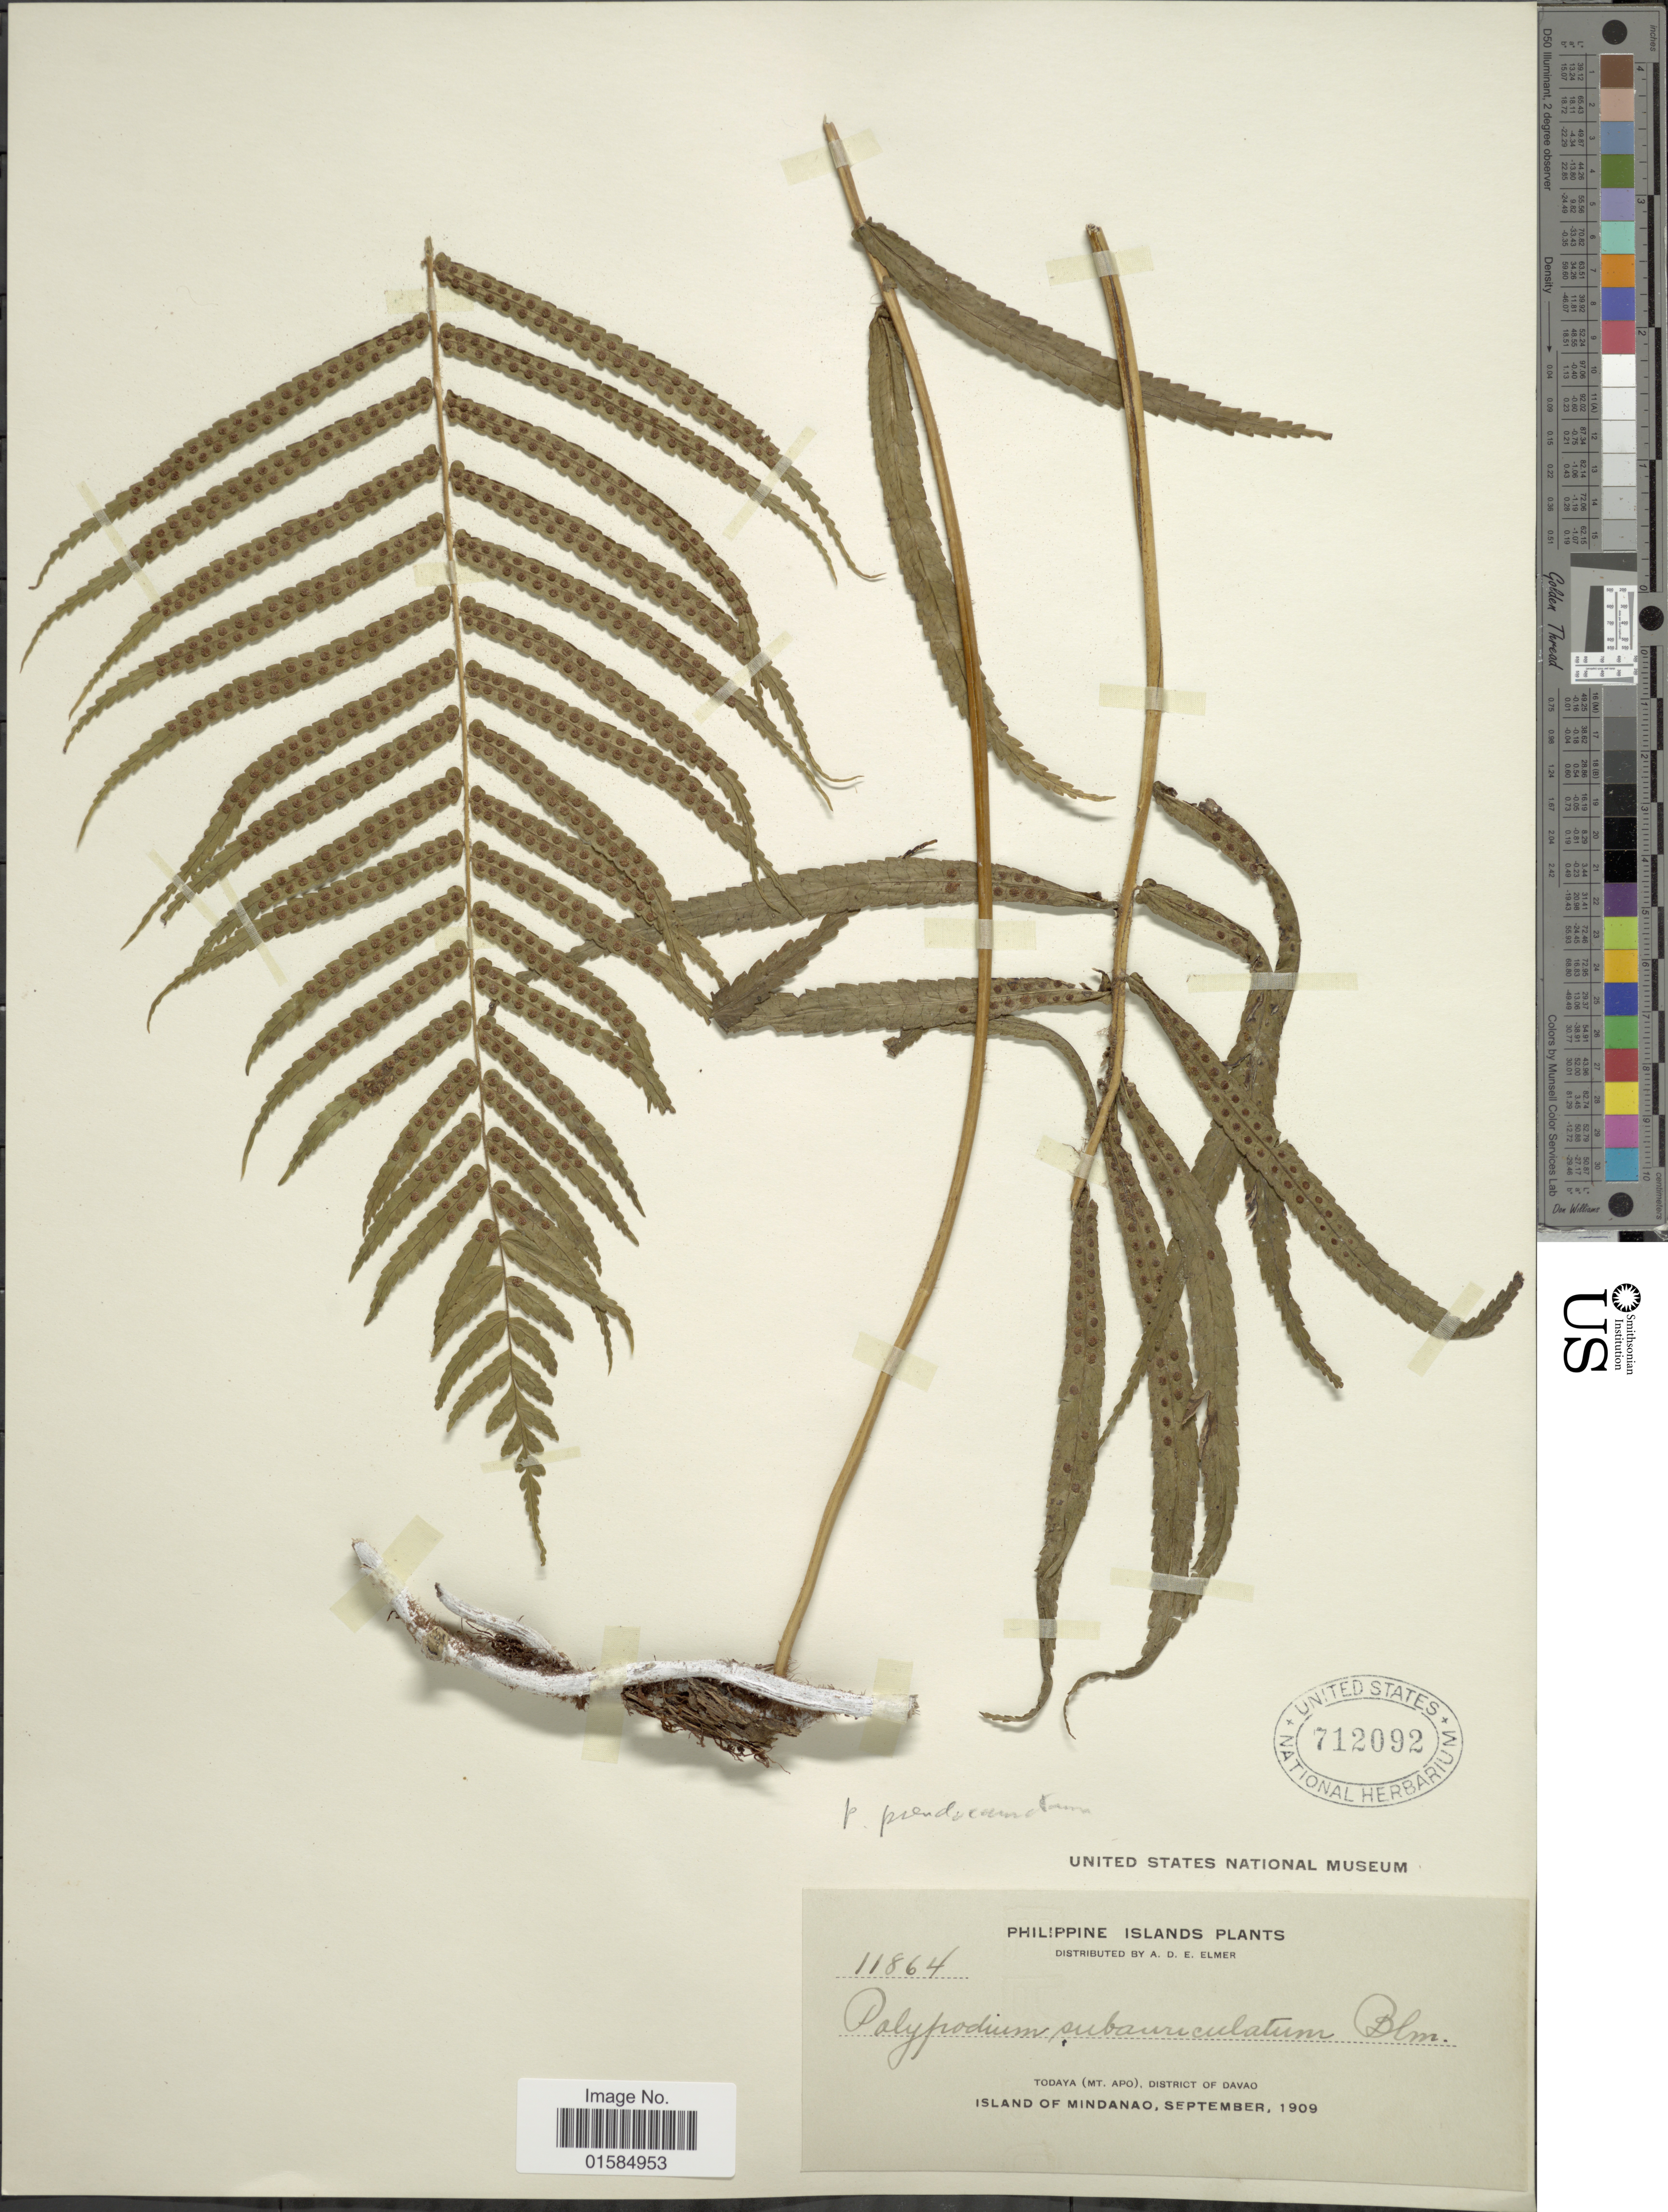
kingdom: Plantae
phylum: Tracheophyta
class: Polypodiopsida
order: Polypodiales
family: Polypodiaceae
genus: Goniophlebium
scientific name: Goniophlebium pseudoconnatum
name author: (Copel.) Copel.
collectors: A. D. E. Elmer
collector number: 11864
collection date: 1909-09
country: Philippines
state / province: Davao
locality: Philippine Islands, Todaya (Mt. Apo), District of Davao, Island of Mindanao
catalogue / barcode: US 712092